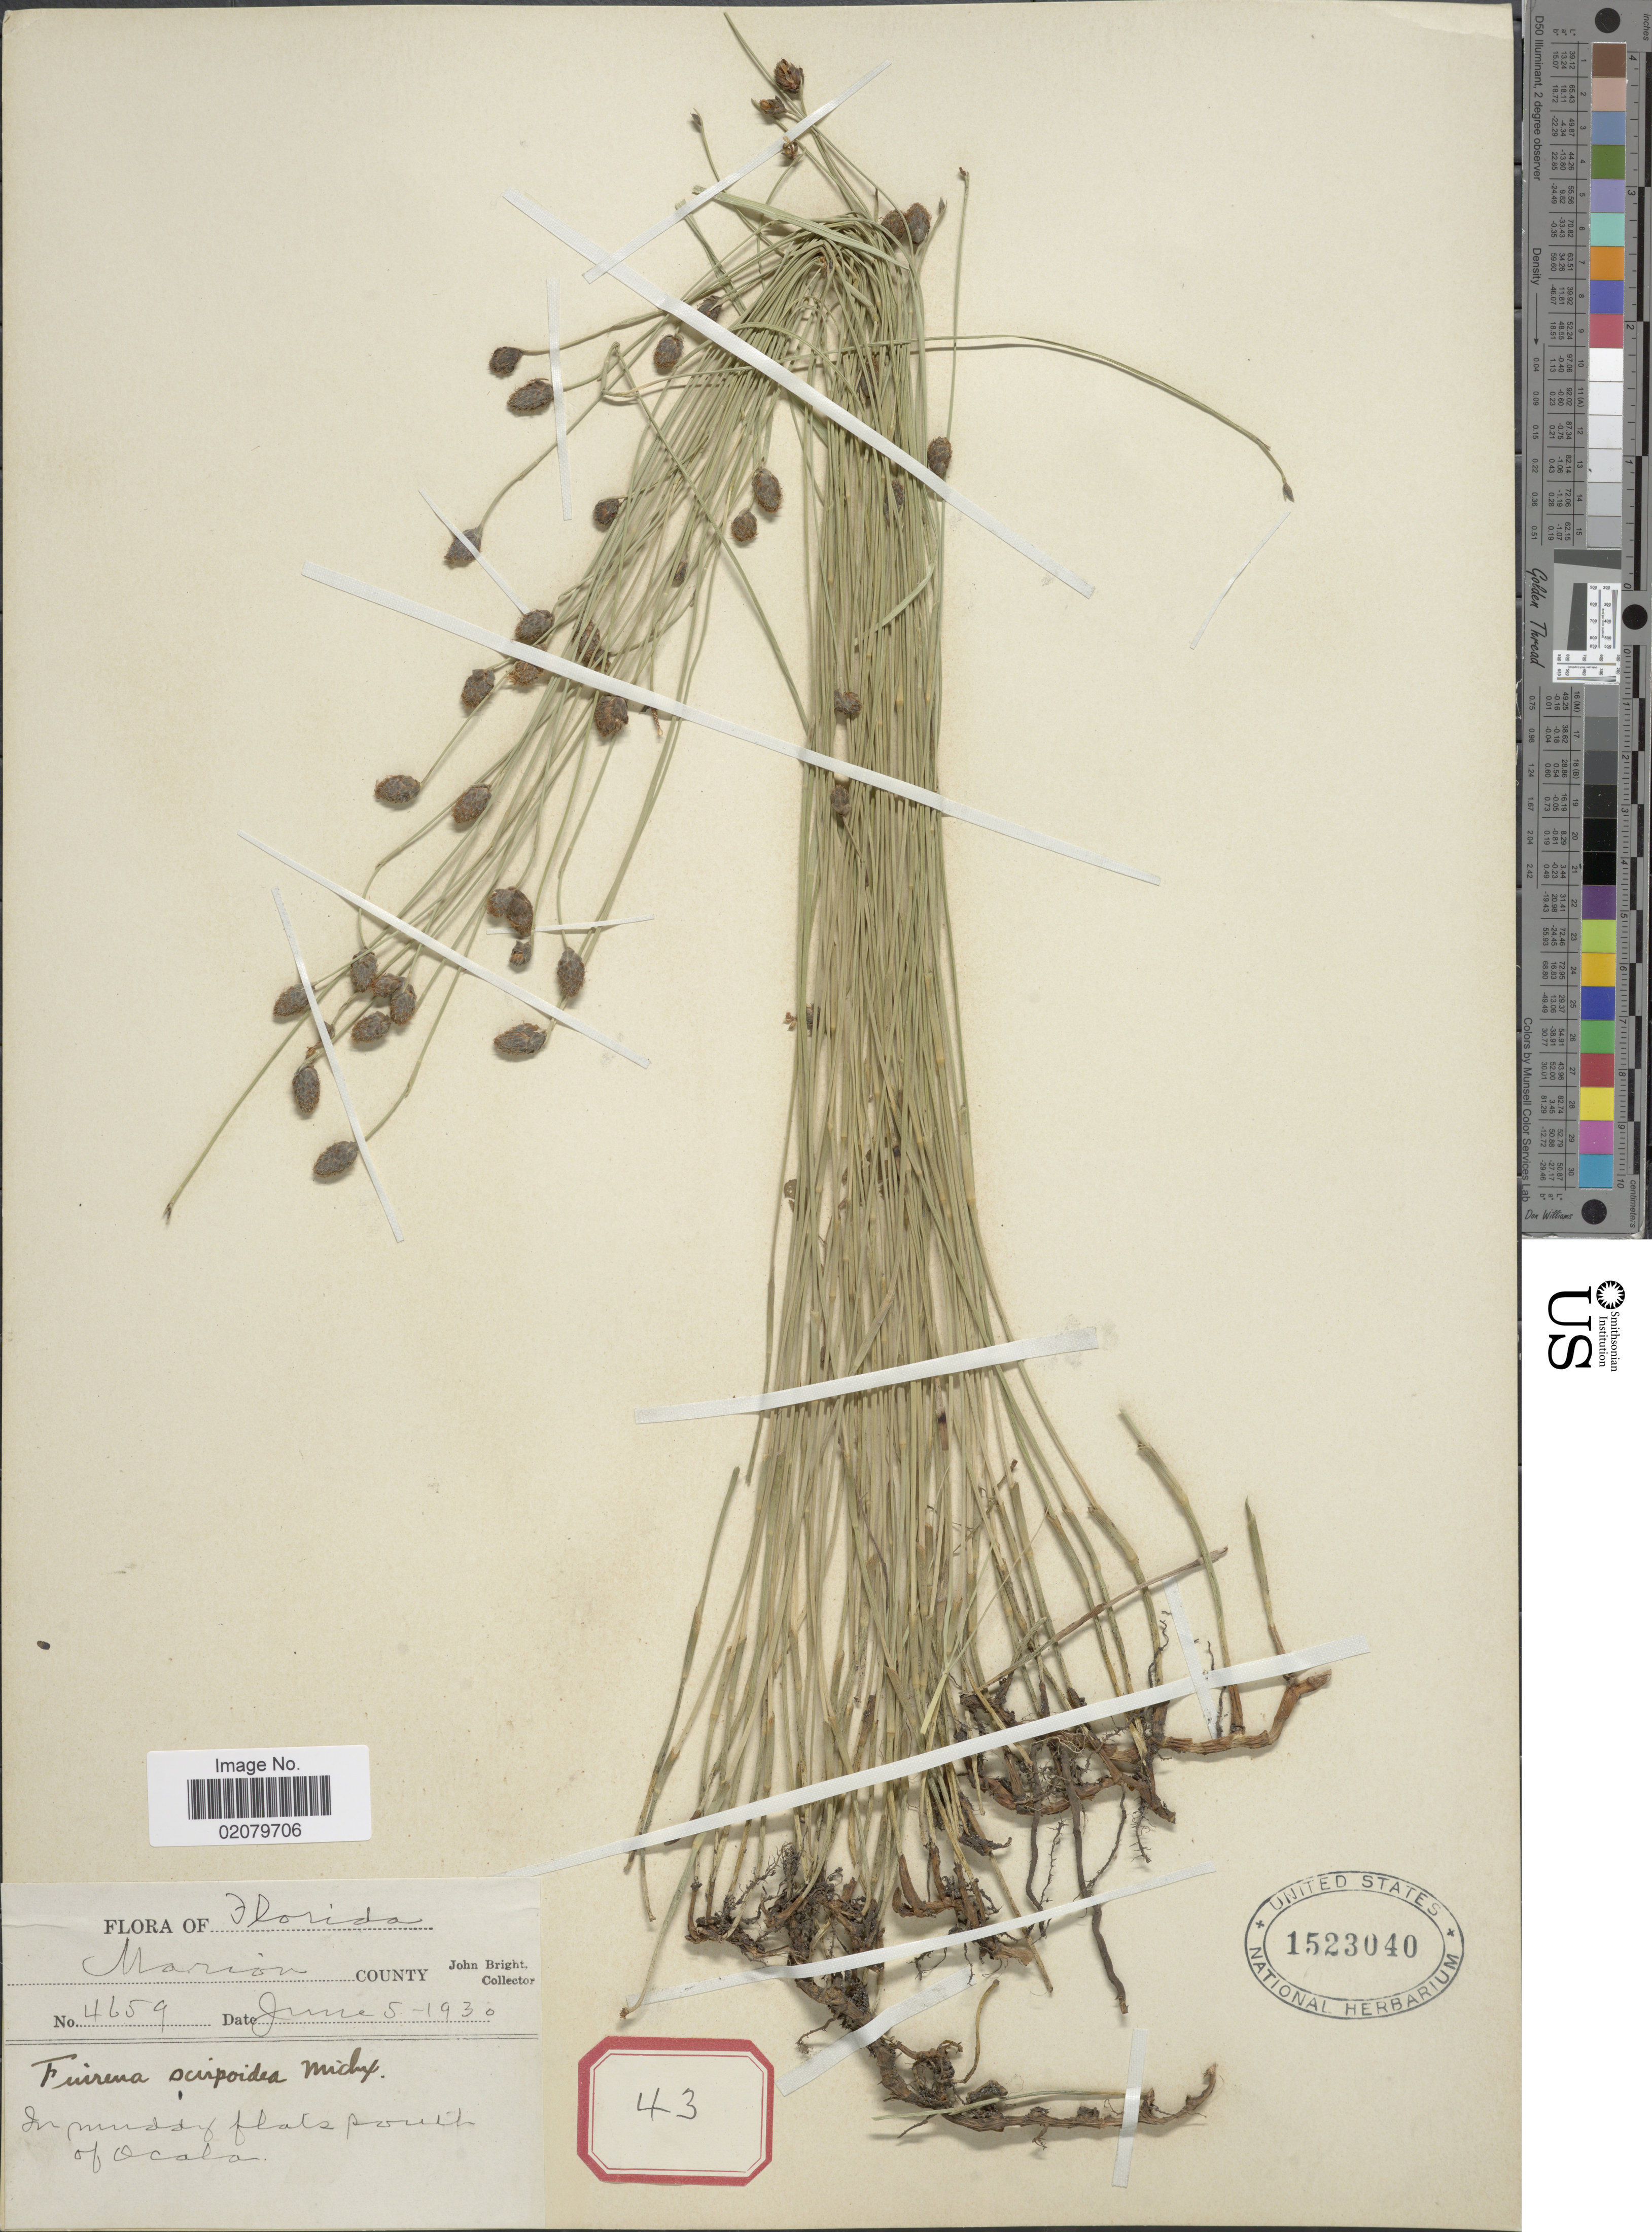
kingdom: Plantae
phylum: Tracheophyta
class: Liliopsida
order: Poales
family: Cyperaceae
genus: Fuirena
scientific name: Fuirena scirpoidea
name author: Michx.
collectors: J. Bright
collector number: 4659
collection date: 1930-06-05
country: United States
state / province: Florida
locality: Marion County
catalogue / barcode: US 1523040